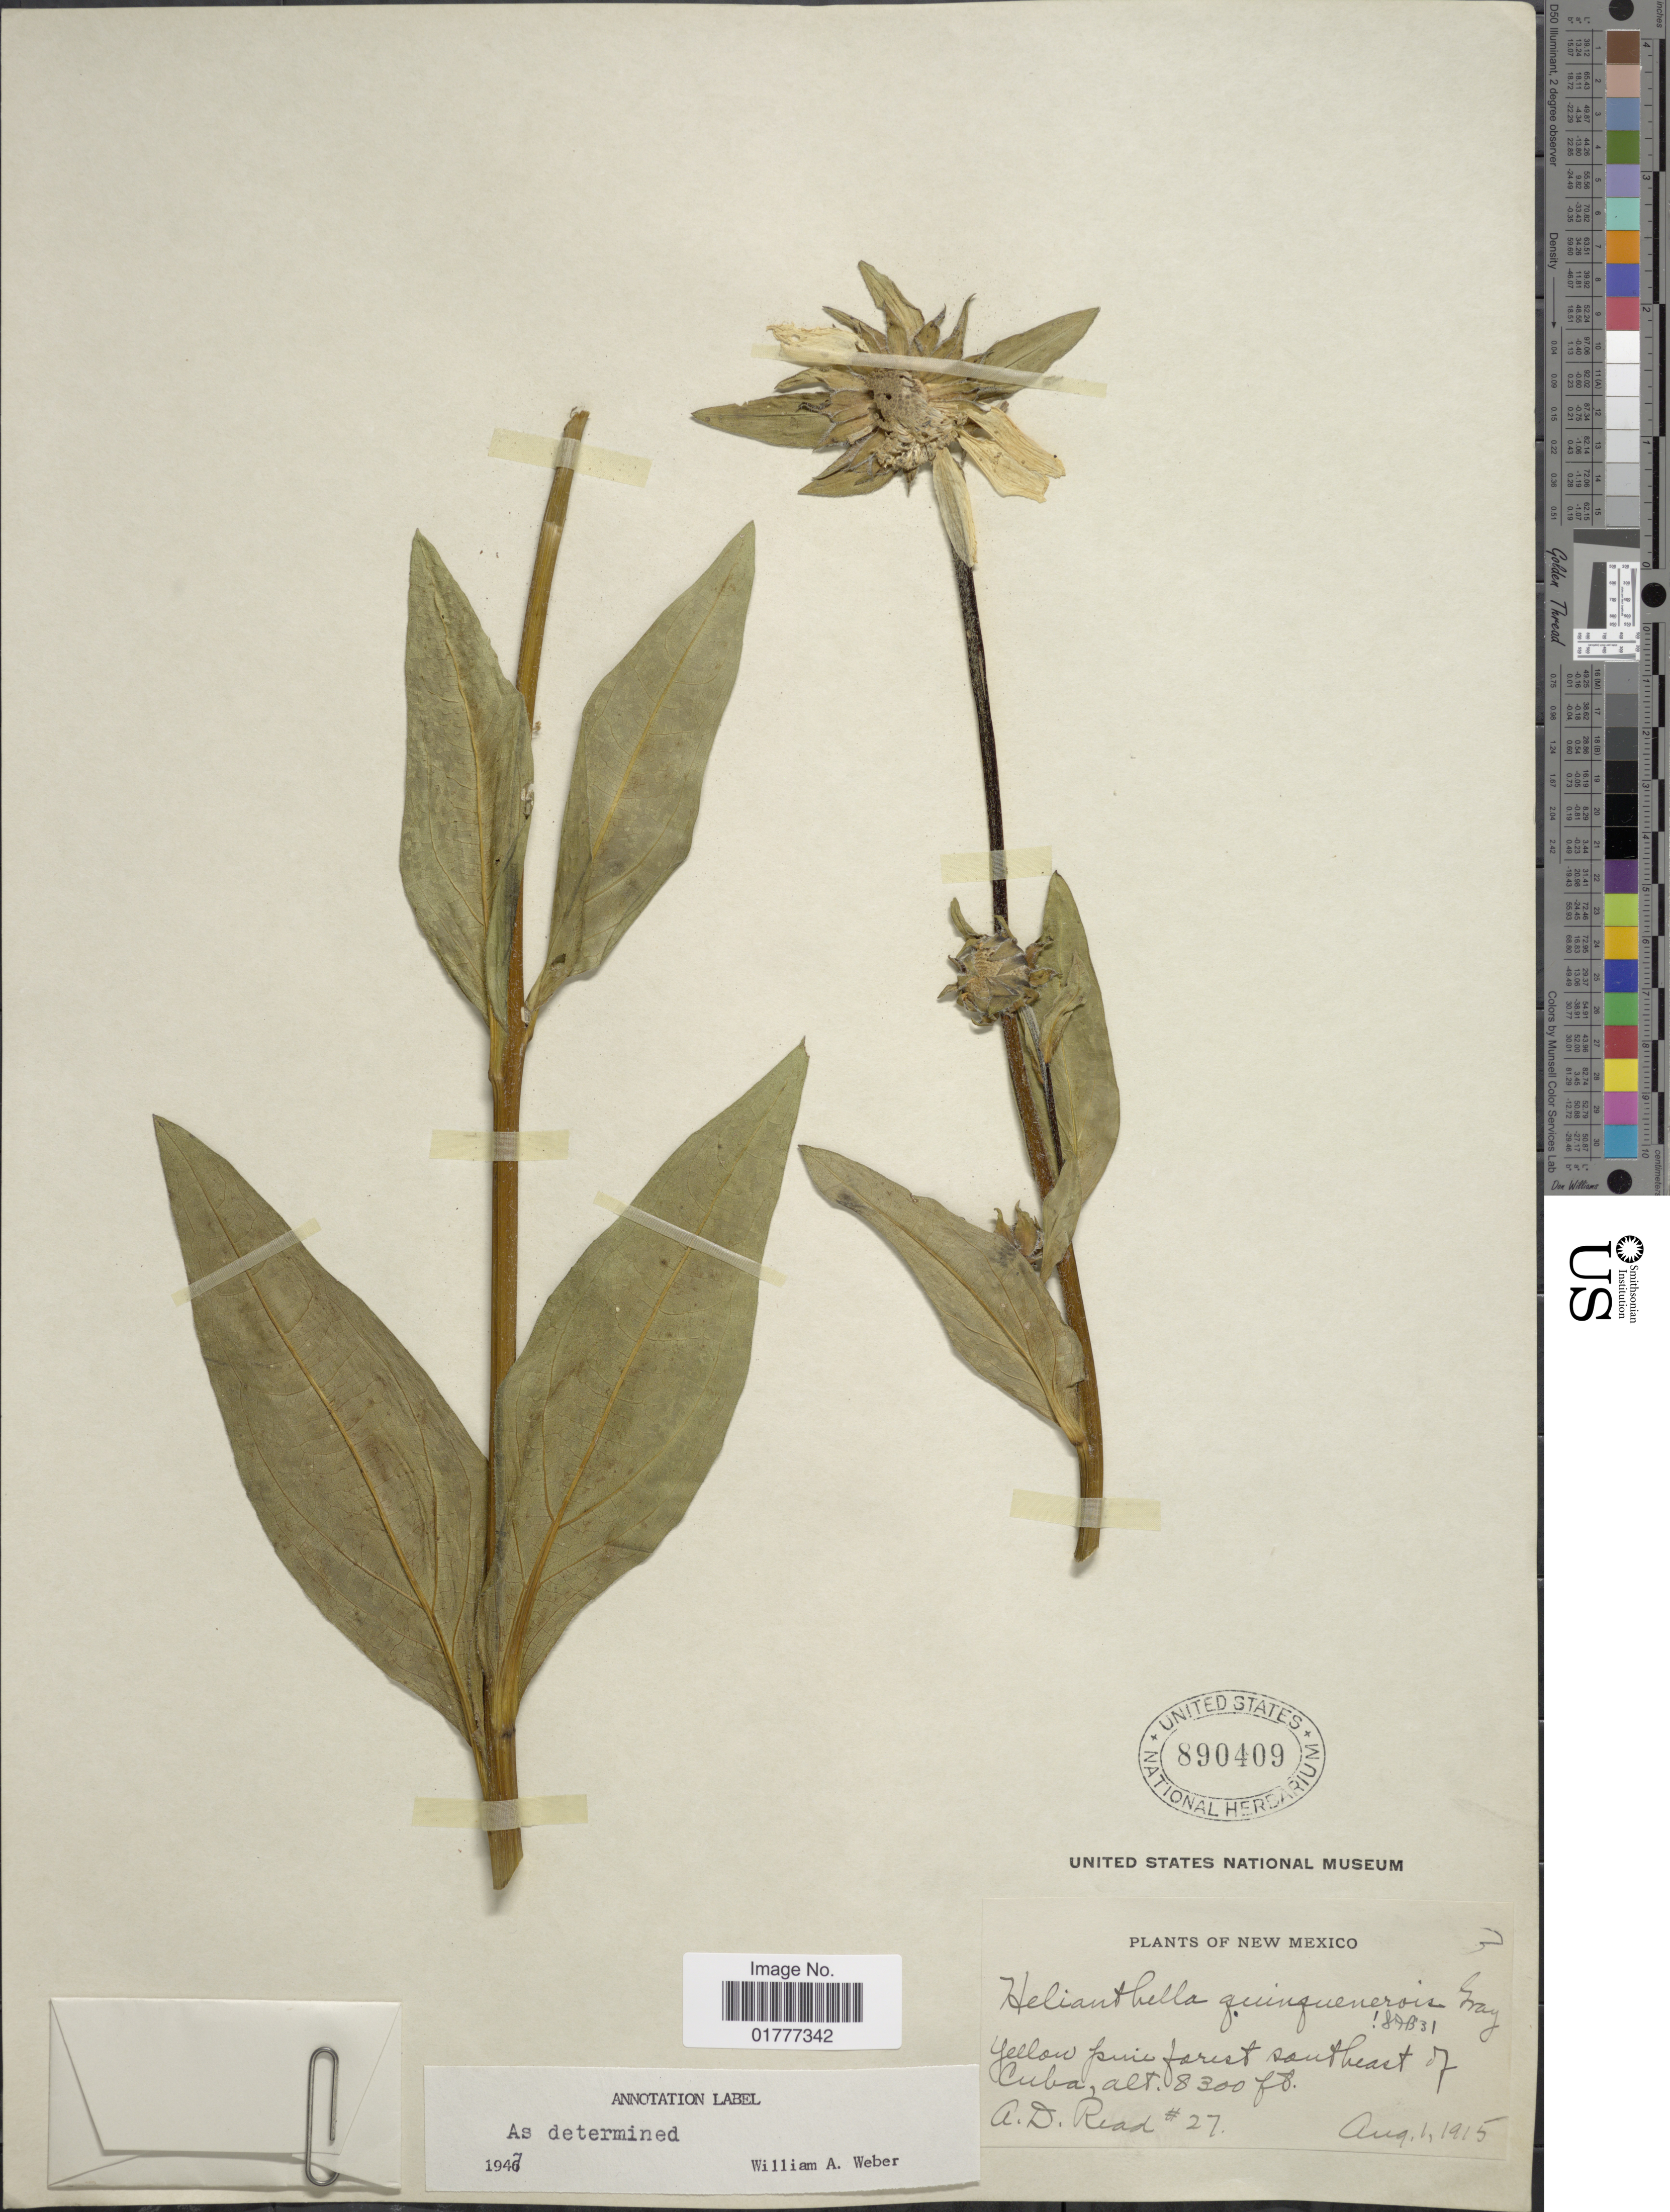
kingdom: Plantae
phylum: Tracheophyta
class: Magnoliopsida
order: Asterales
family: Asteraceae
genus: Helianthella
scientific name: Helianthella quinquenervis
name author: (Hook.) A. Gray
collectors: A. D. Read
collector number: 27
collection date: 1915-08-01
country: United States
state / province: New Mexico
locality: Yellow pine forest southeast of Cuba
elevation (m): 2530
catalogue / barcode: US 890409